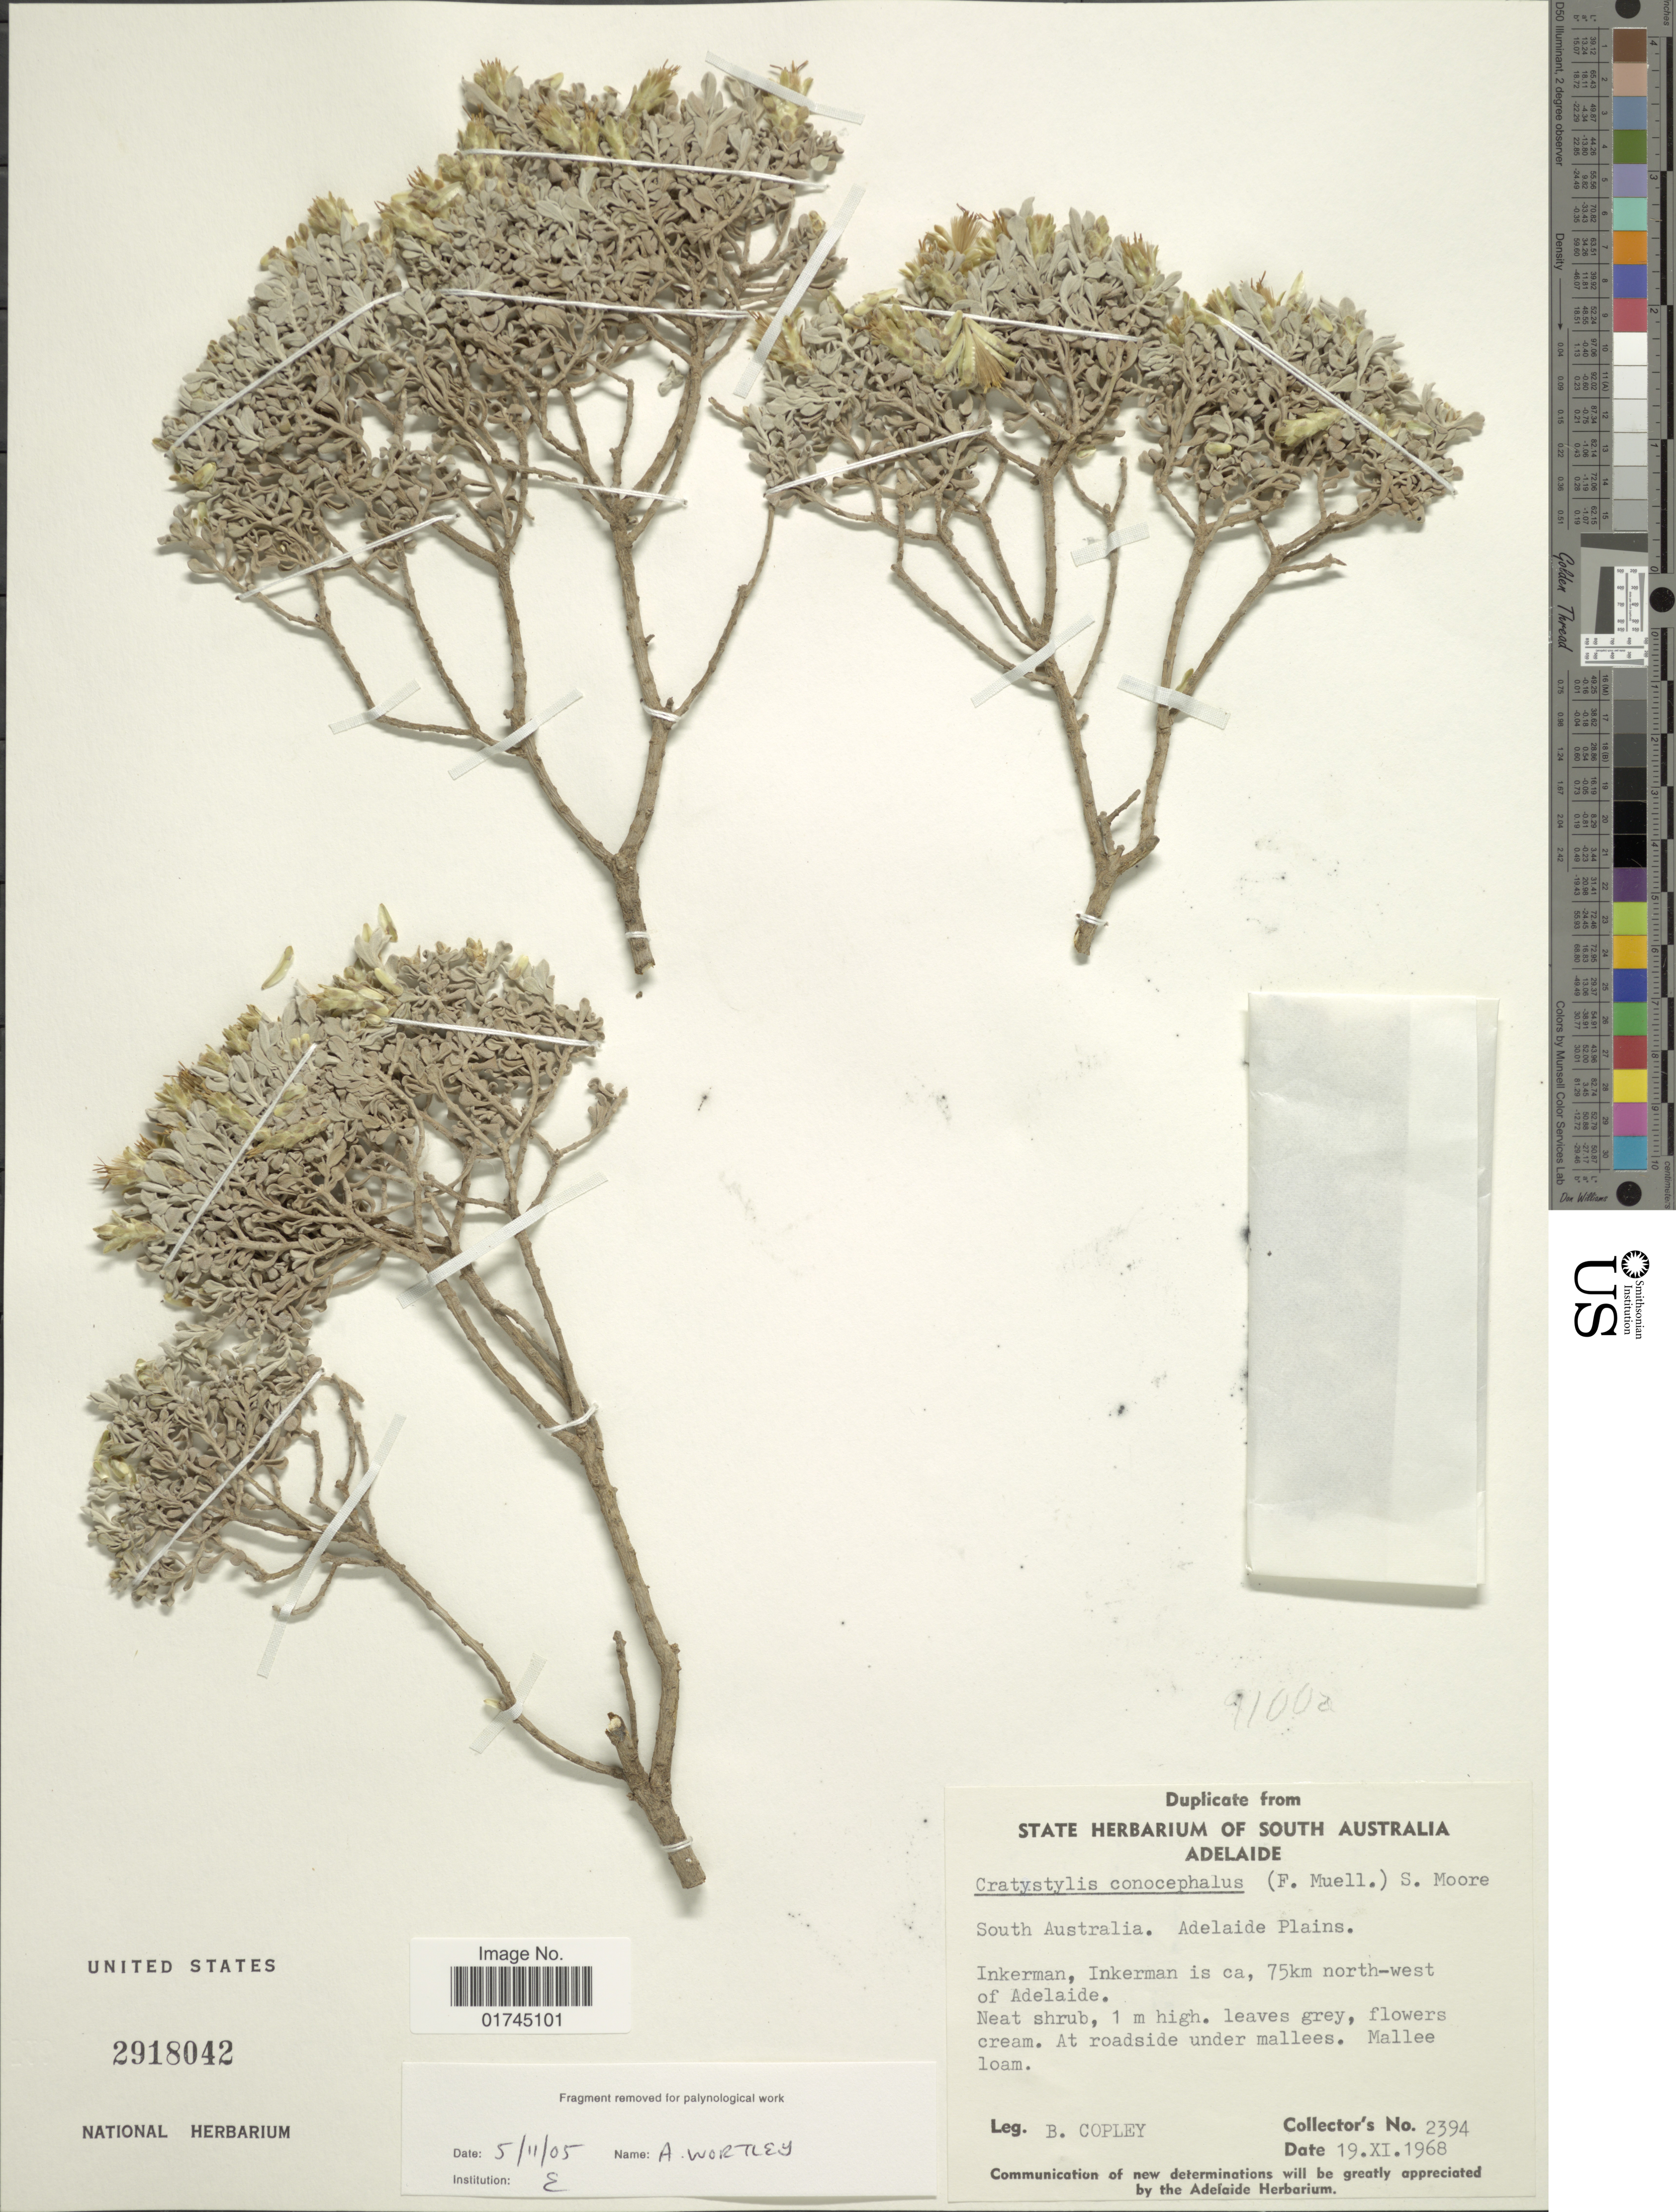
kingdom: Plantae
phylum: Tracheophyta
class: Magnoliopsida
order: Asterales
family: Asteraceae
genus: Cratystylis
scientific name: Cratystylis conocephala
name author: (F. Muell.) S. Moore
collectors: B. Copley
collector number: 2394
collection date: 1968-11-19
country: Australia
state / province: South Australia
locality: Adelaide Plains, Inkerman, Inkerman ca. 75km north-west of Adelaide, at roadside under mallees, Mallee loam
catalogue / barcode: US 2918042